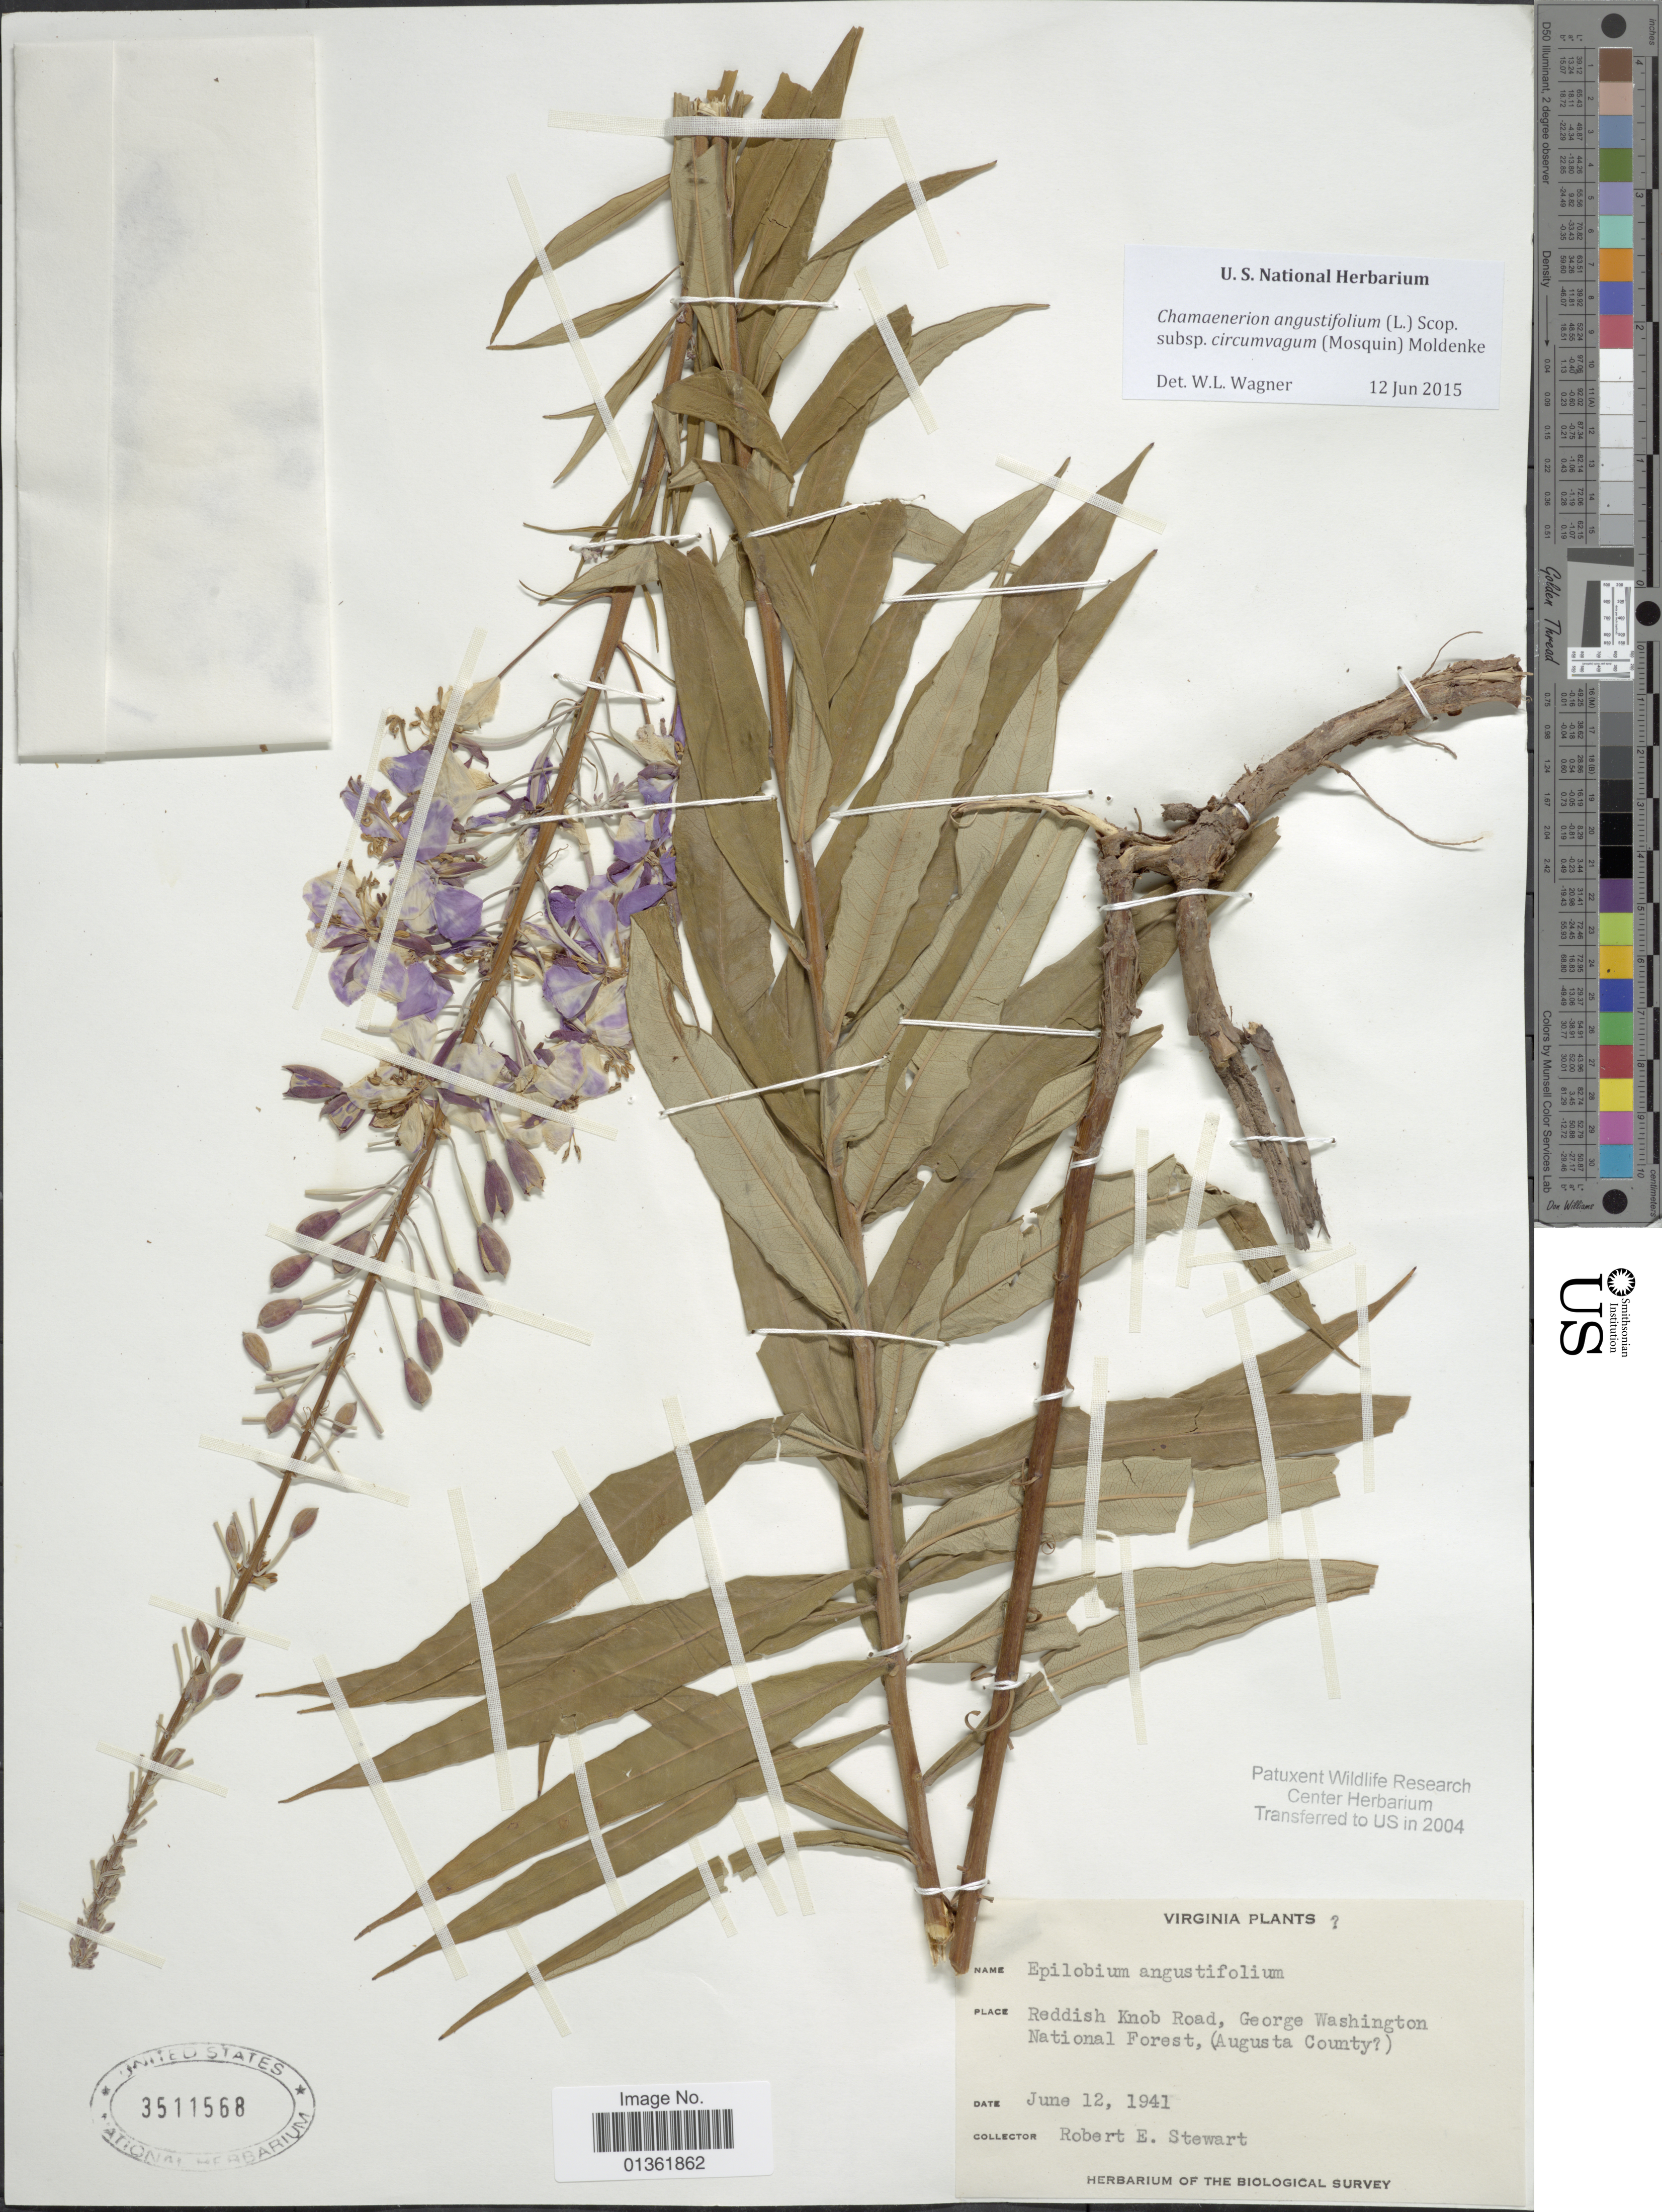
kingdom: Plantae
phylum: Tracheophyta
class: Magnoliopsida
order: Myrtales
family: Onagraceae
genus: Chamaenerion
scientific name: Chamaenerion angustifolium subsp. circumvagum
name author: (Mosquin) Moldenke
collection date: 1941-06-12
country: United States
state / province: Virginia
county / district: Augusta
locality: Reddish Knob Road, George Washington National Forest, (Augusta County).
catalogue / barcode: US 3511568